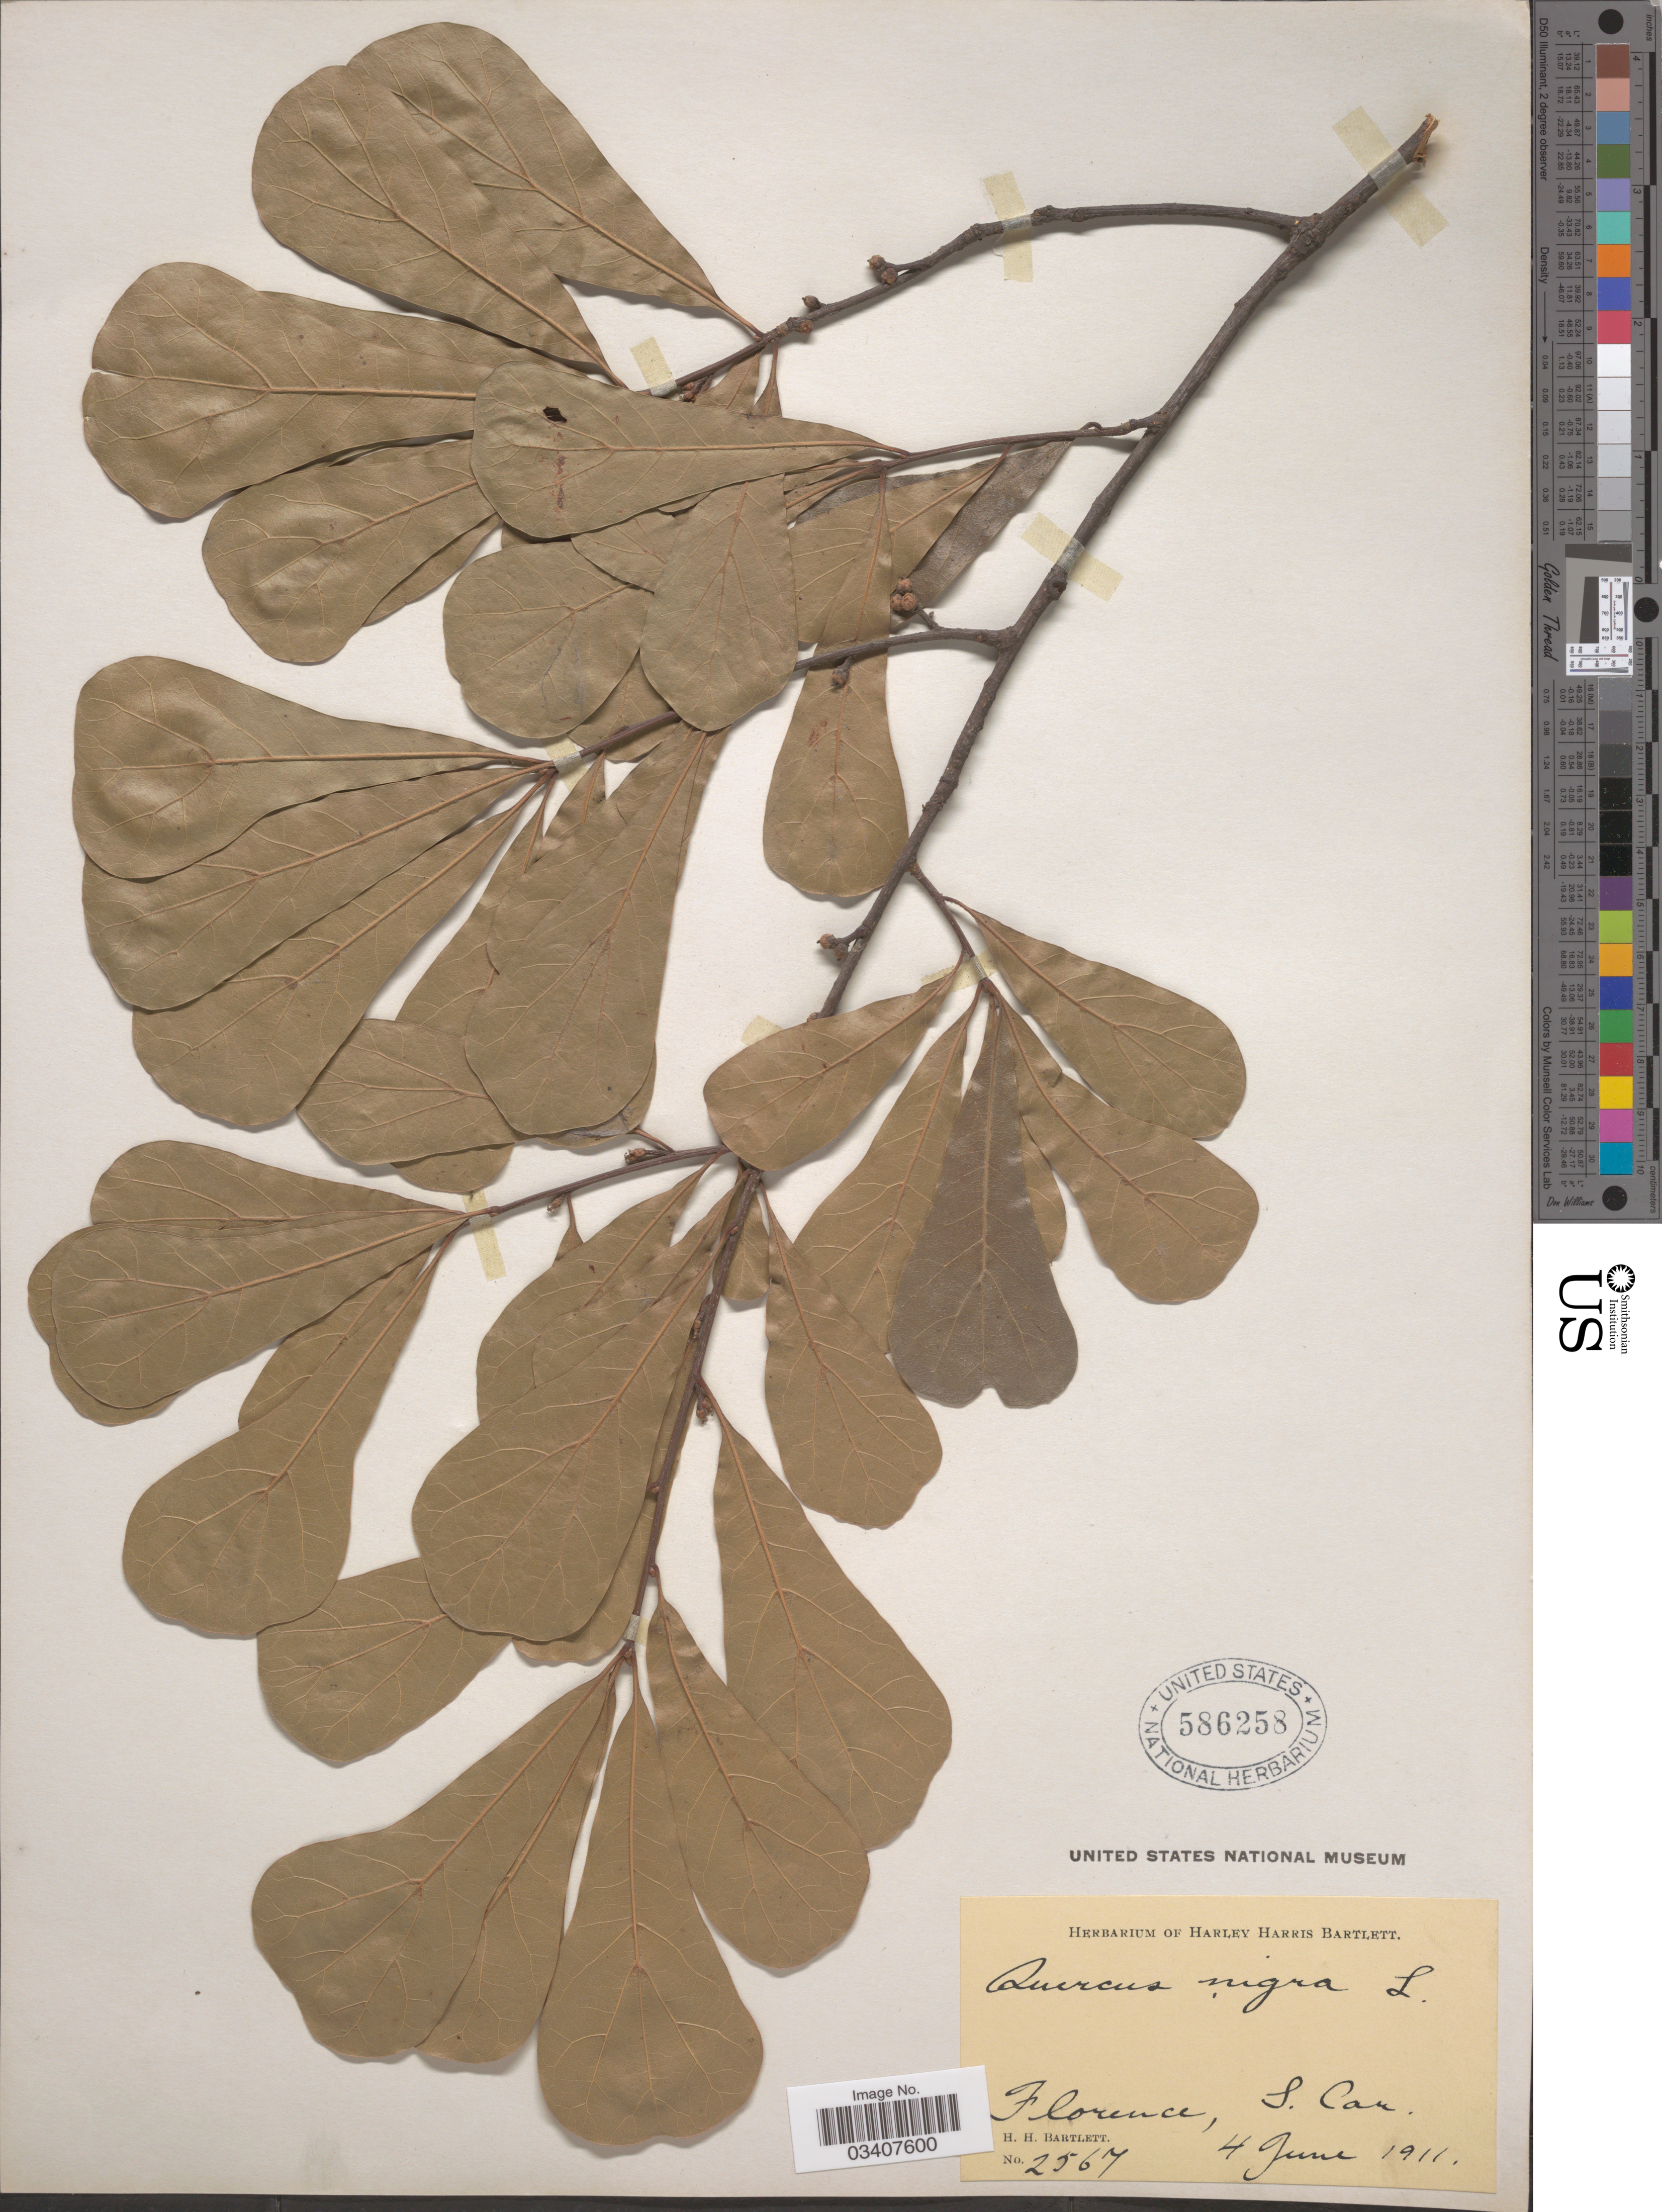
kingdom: Plantae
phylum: Tracheophyta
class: Magnoliopsida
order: Fagales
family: Fagaceae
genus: Quercus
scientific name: Quercus nigra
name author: L.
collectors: H. H. Bartlett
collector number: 2567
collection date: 1911-06-04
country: United States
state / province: South Carolina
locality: Florence.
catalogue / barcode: US 586258